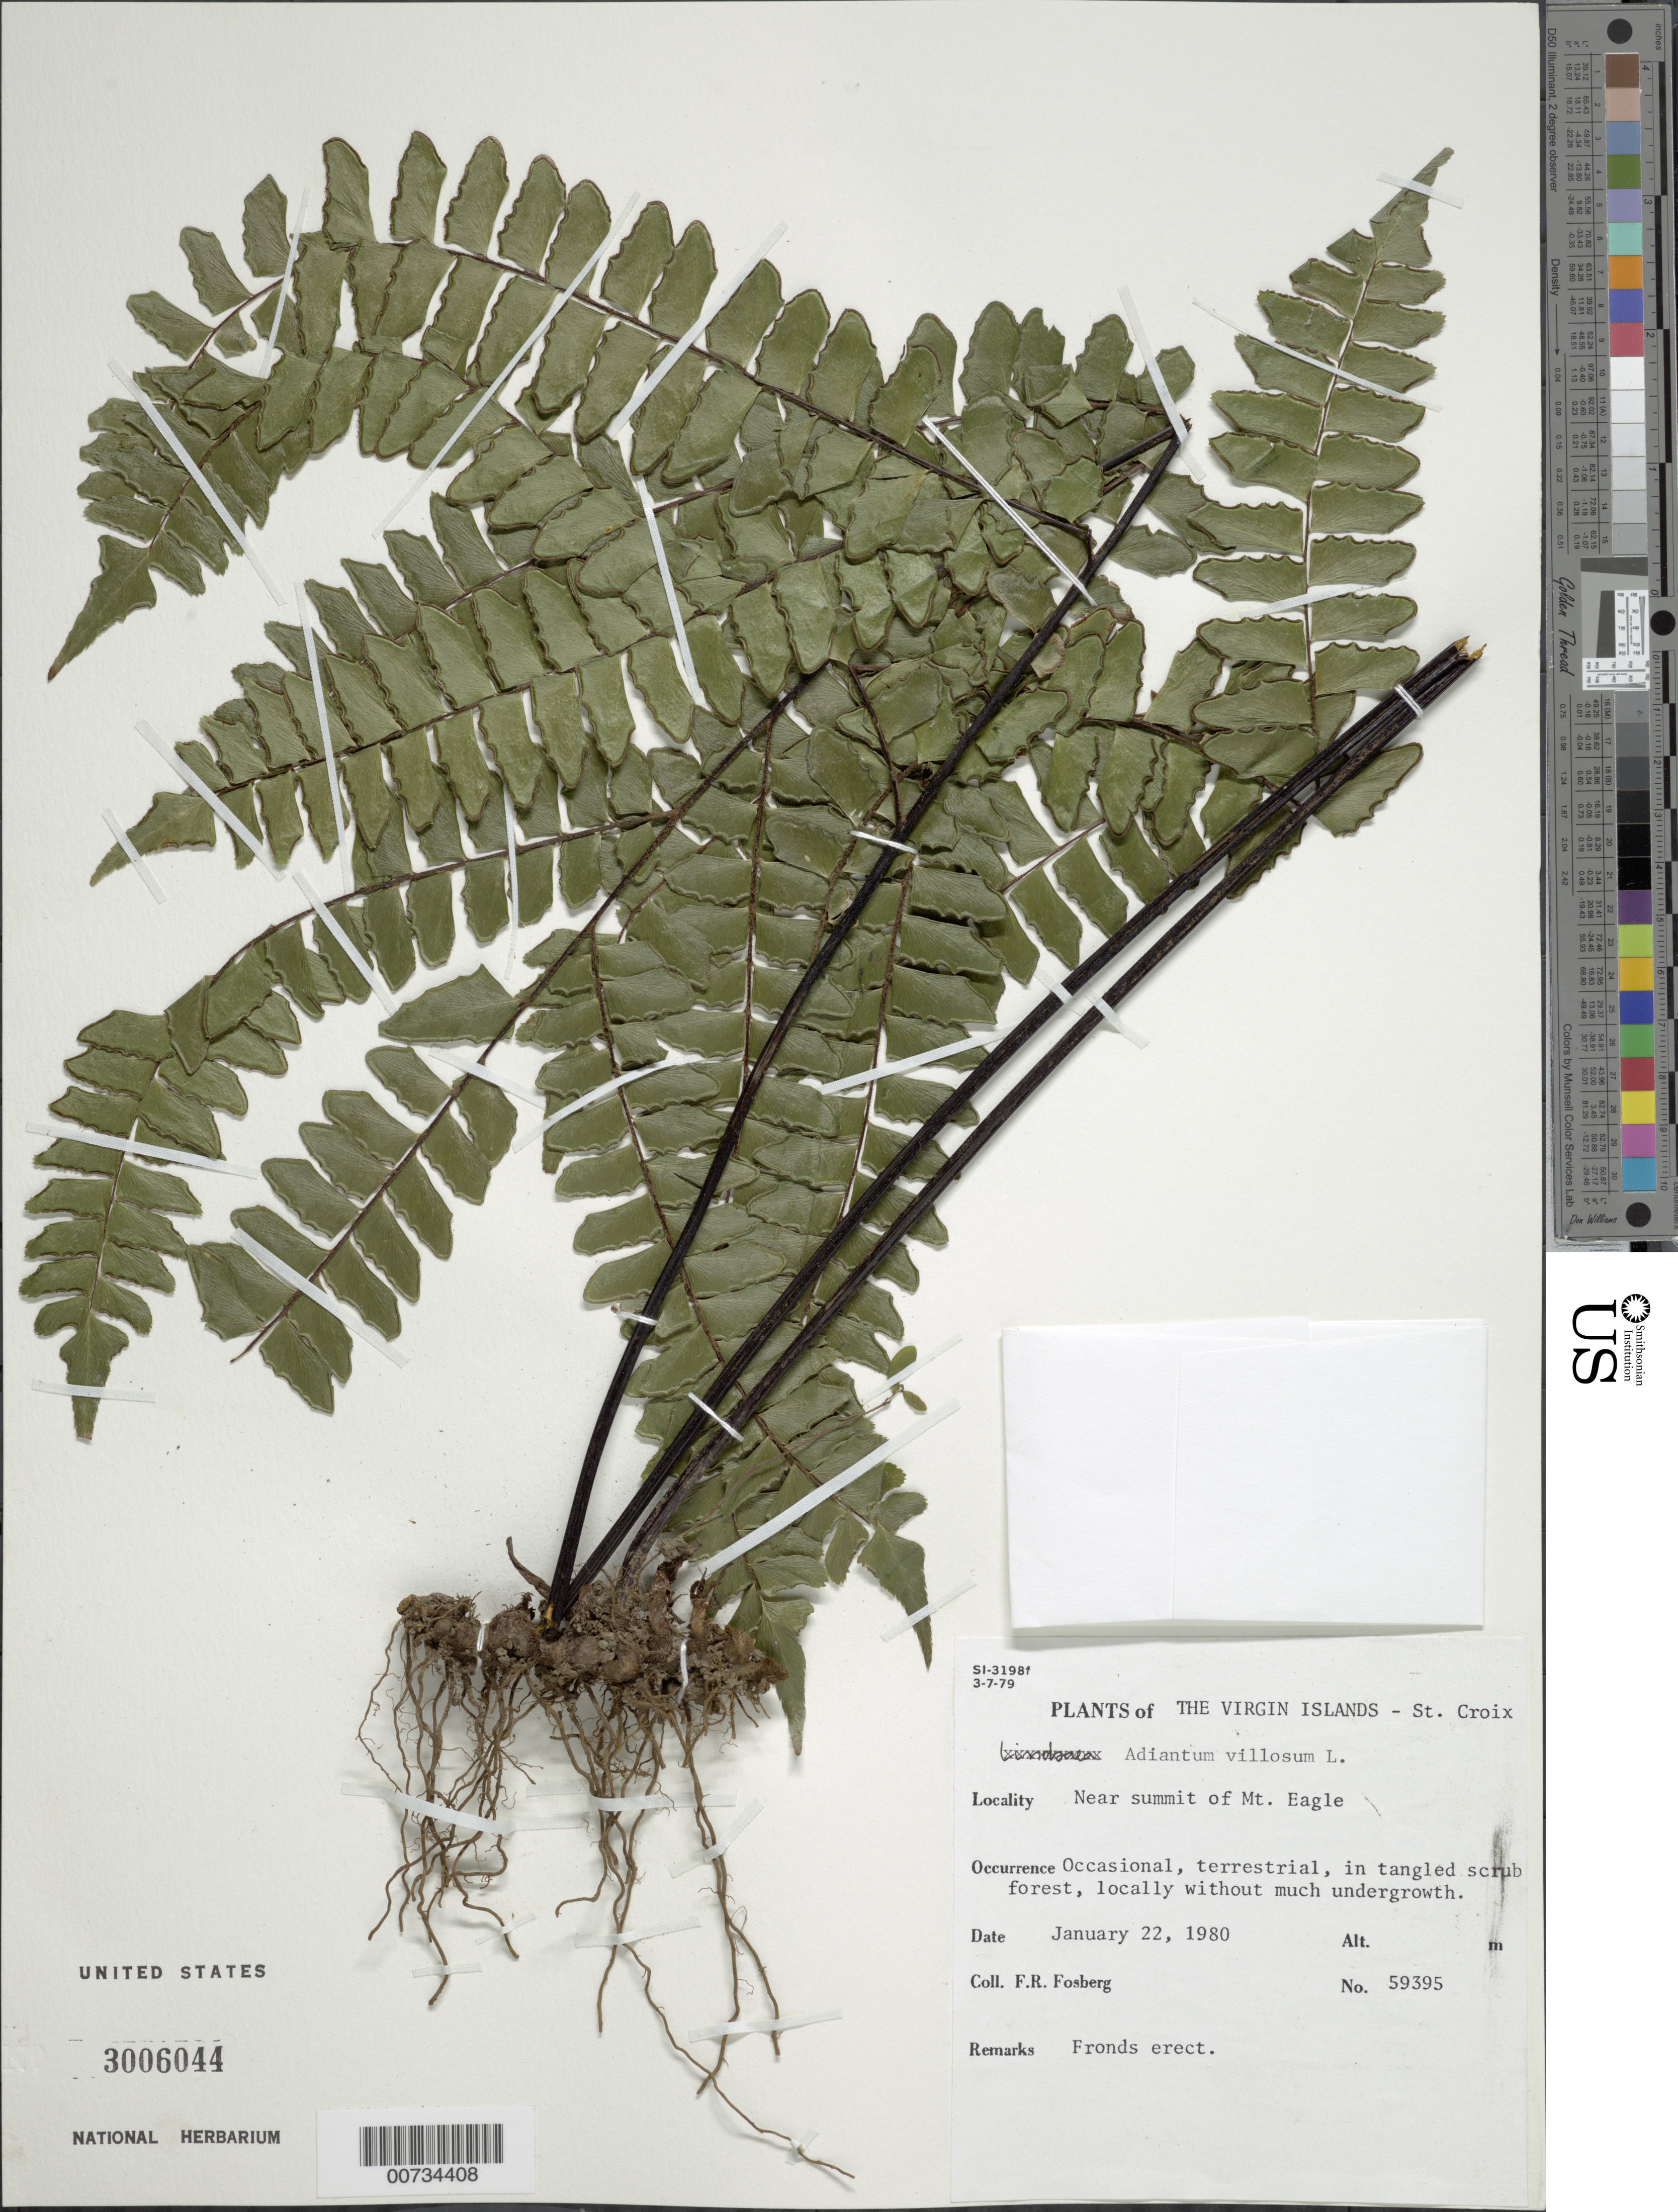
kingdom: Plantae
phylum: Tracheophyta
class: Polypodiopsida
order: Polypodiales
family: Pteridaceae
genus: Adiantum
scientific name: Adiantum villosum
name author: L.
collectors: F. R. Fosberg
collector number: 59395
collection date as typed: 22 Jan 1980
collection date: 1980-01-22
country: U.S. Virgin Islands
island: St. Croix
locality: St. Croix, Mt. Eagle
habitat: Terrestrial, in tangled scrub forest, summit, locally w/o much undergrowth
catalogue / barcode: US 3006044